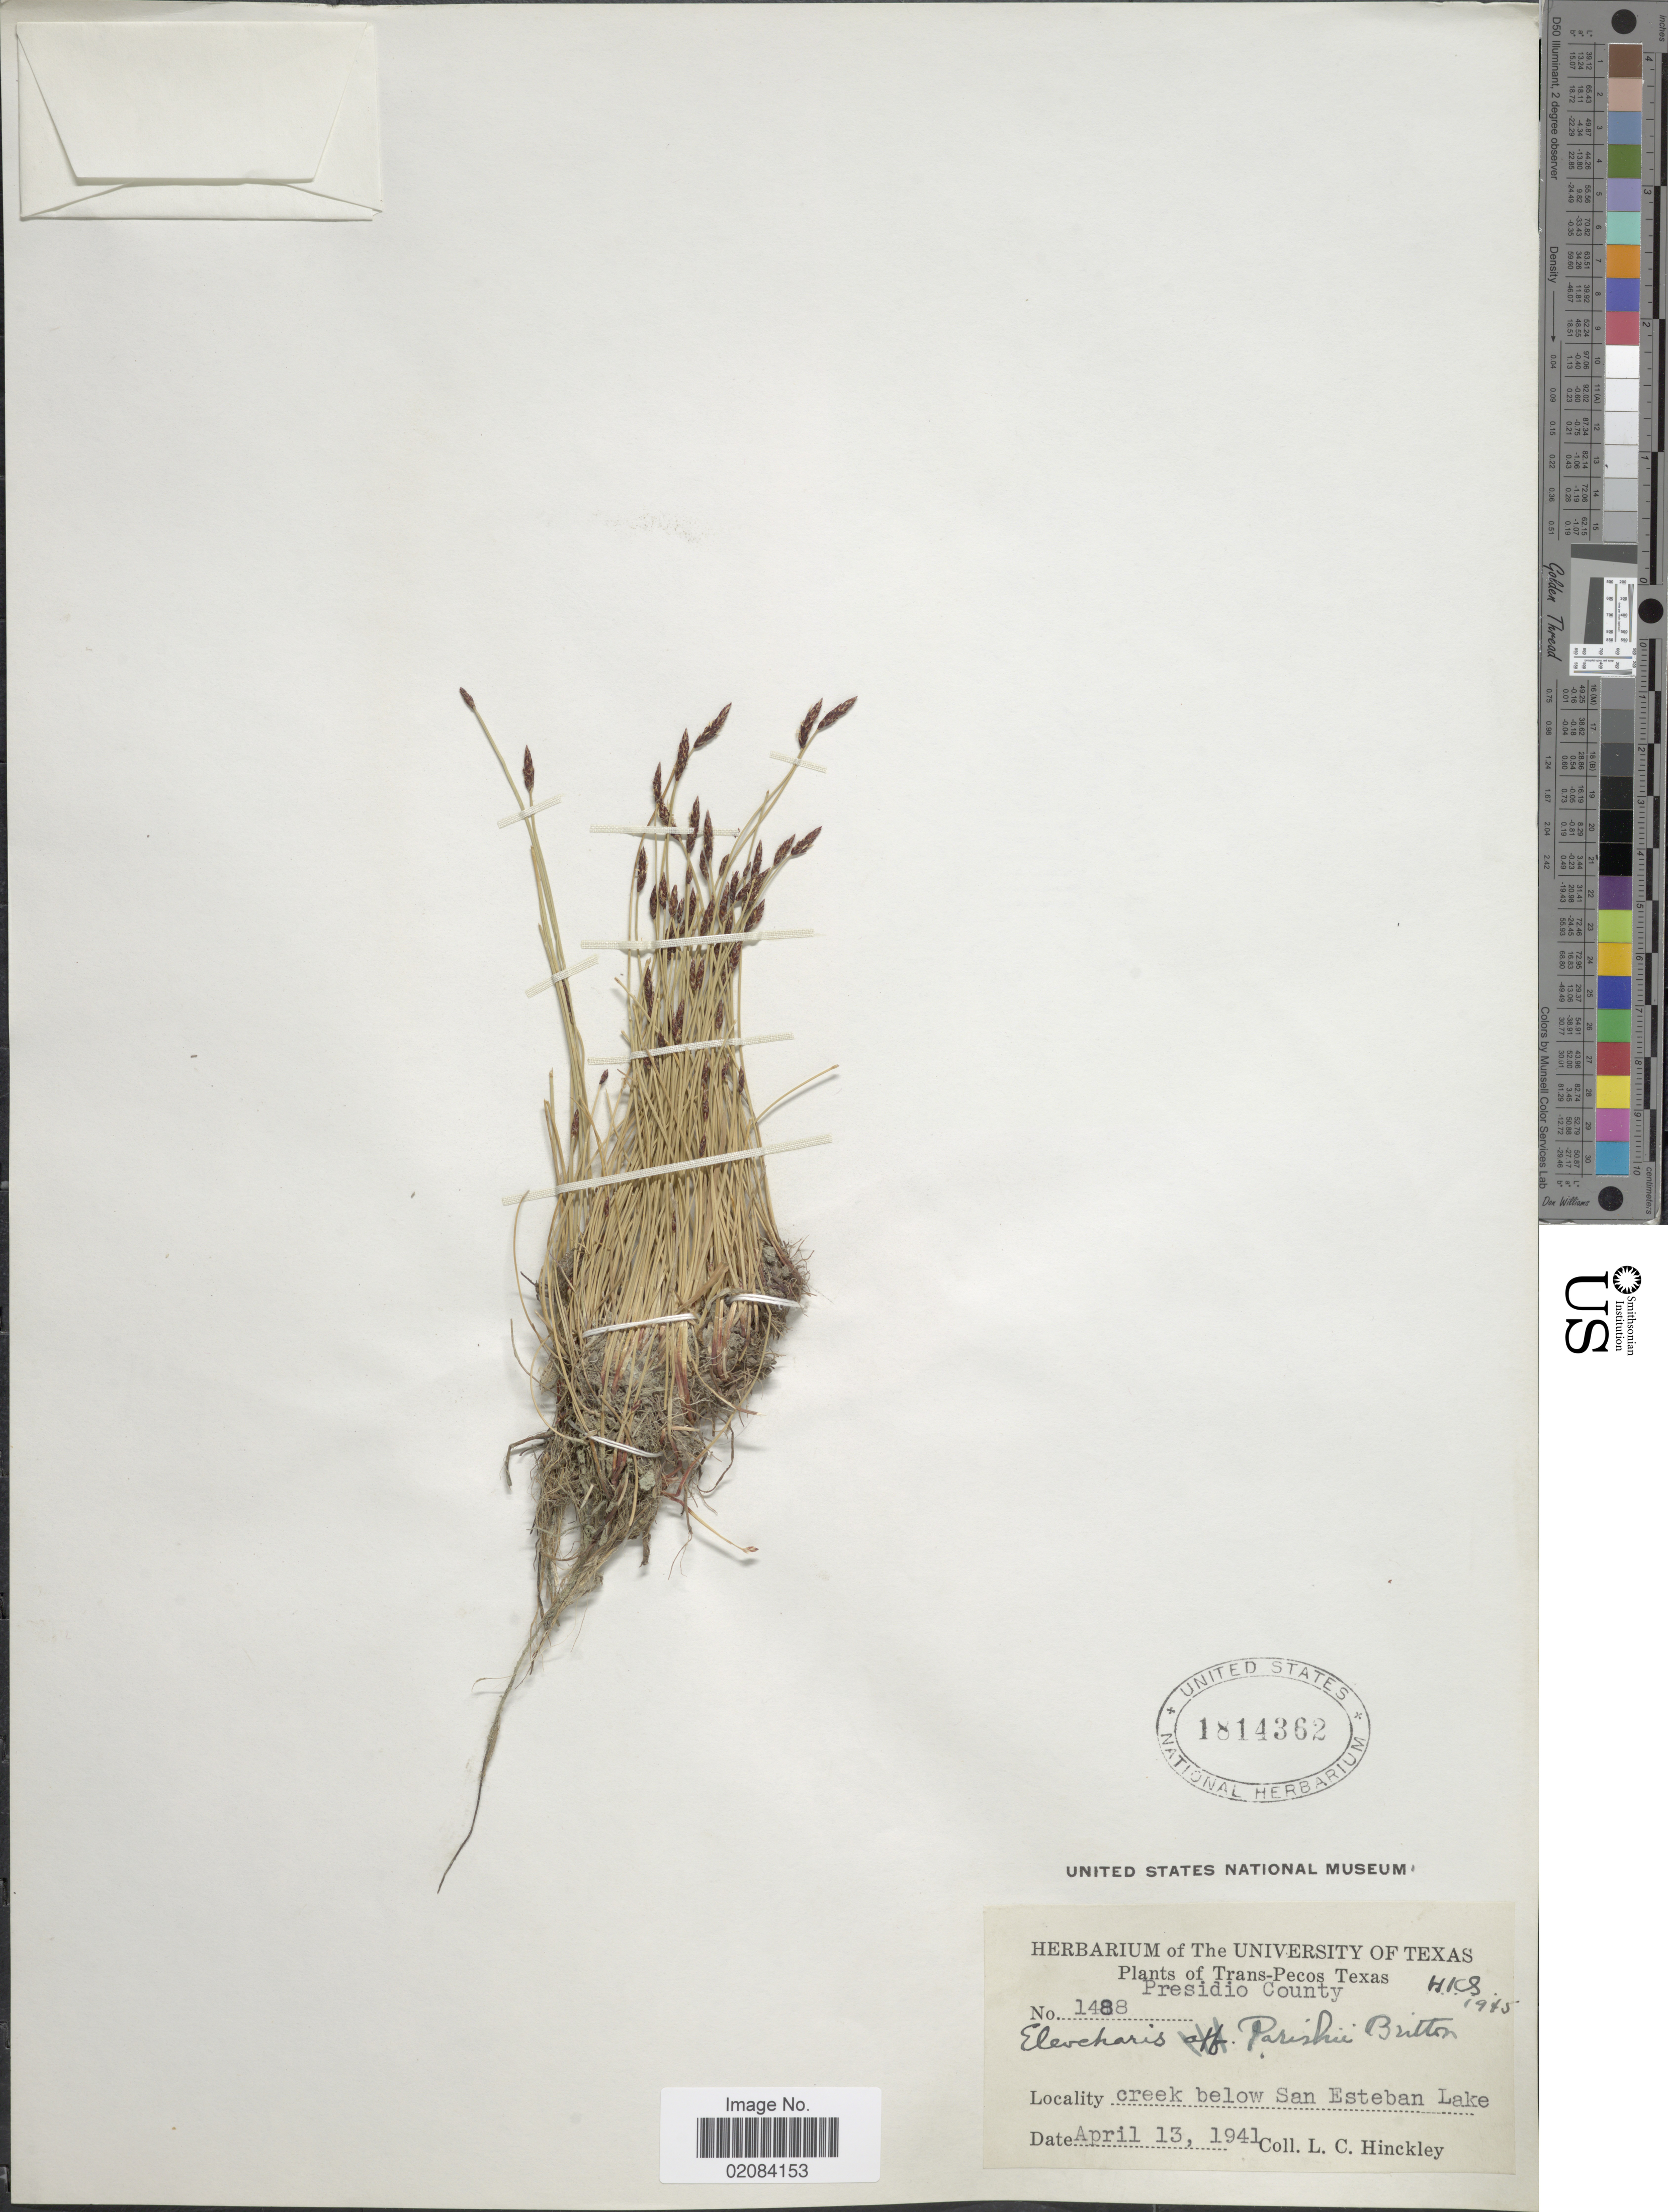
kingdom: Plantae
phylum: Tracheophyta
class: Liliopsida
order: Poales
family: Cyperaceae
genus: Eleocharis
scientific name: Eleocharis parishii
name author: Britton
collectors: L. Hinckley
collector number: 1488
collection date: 1941-04-13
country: United States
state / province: Texas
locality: Trans-Pecos Texas, Presidio County. Creek below San Esteban Lake.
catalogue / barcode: US 1814362